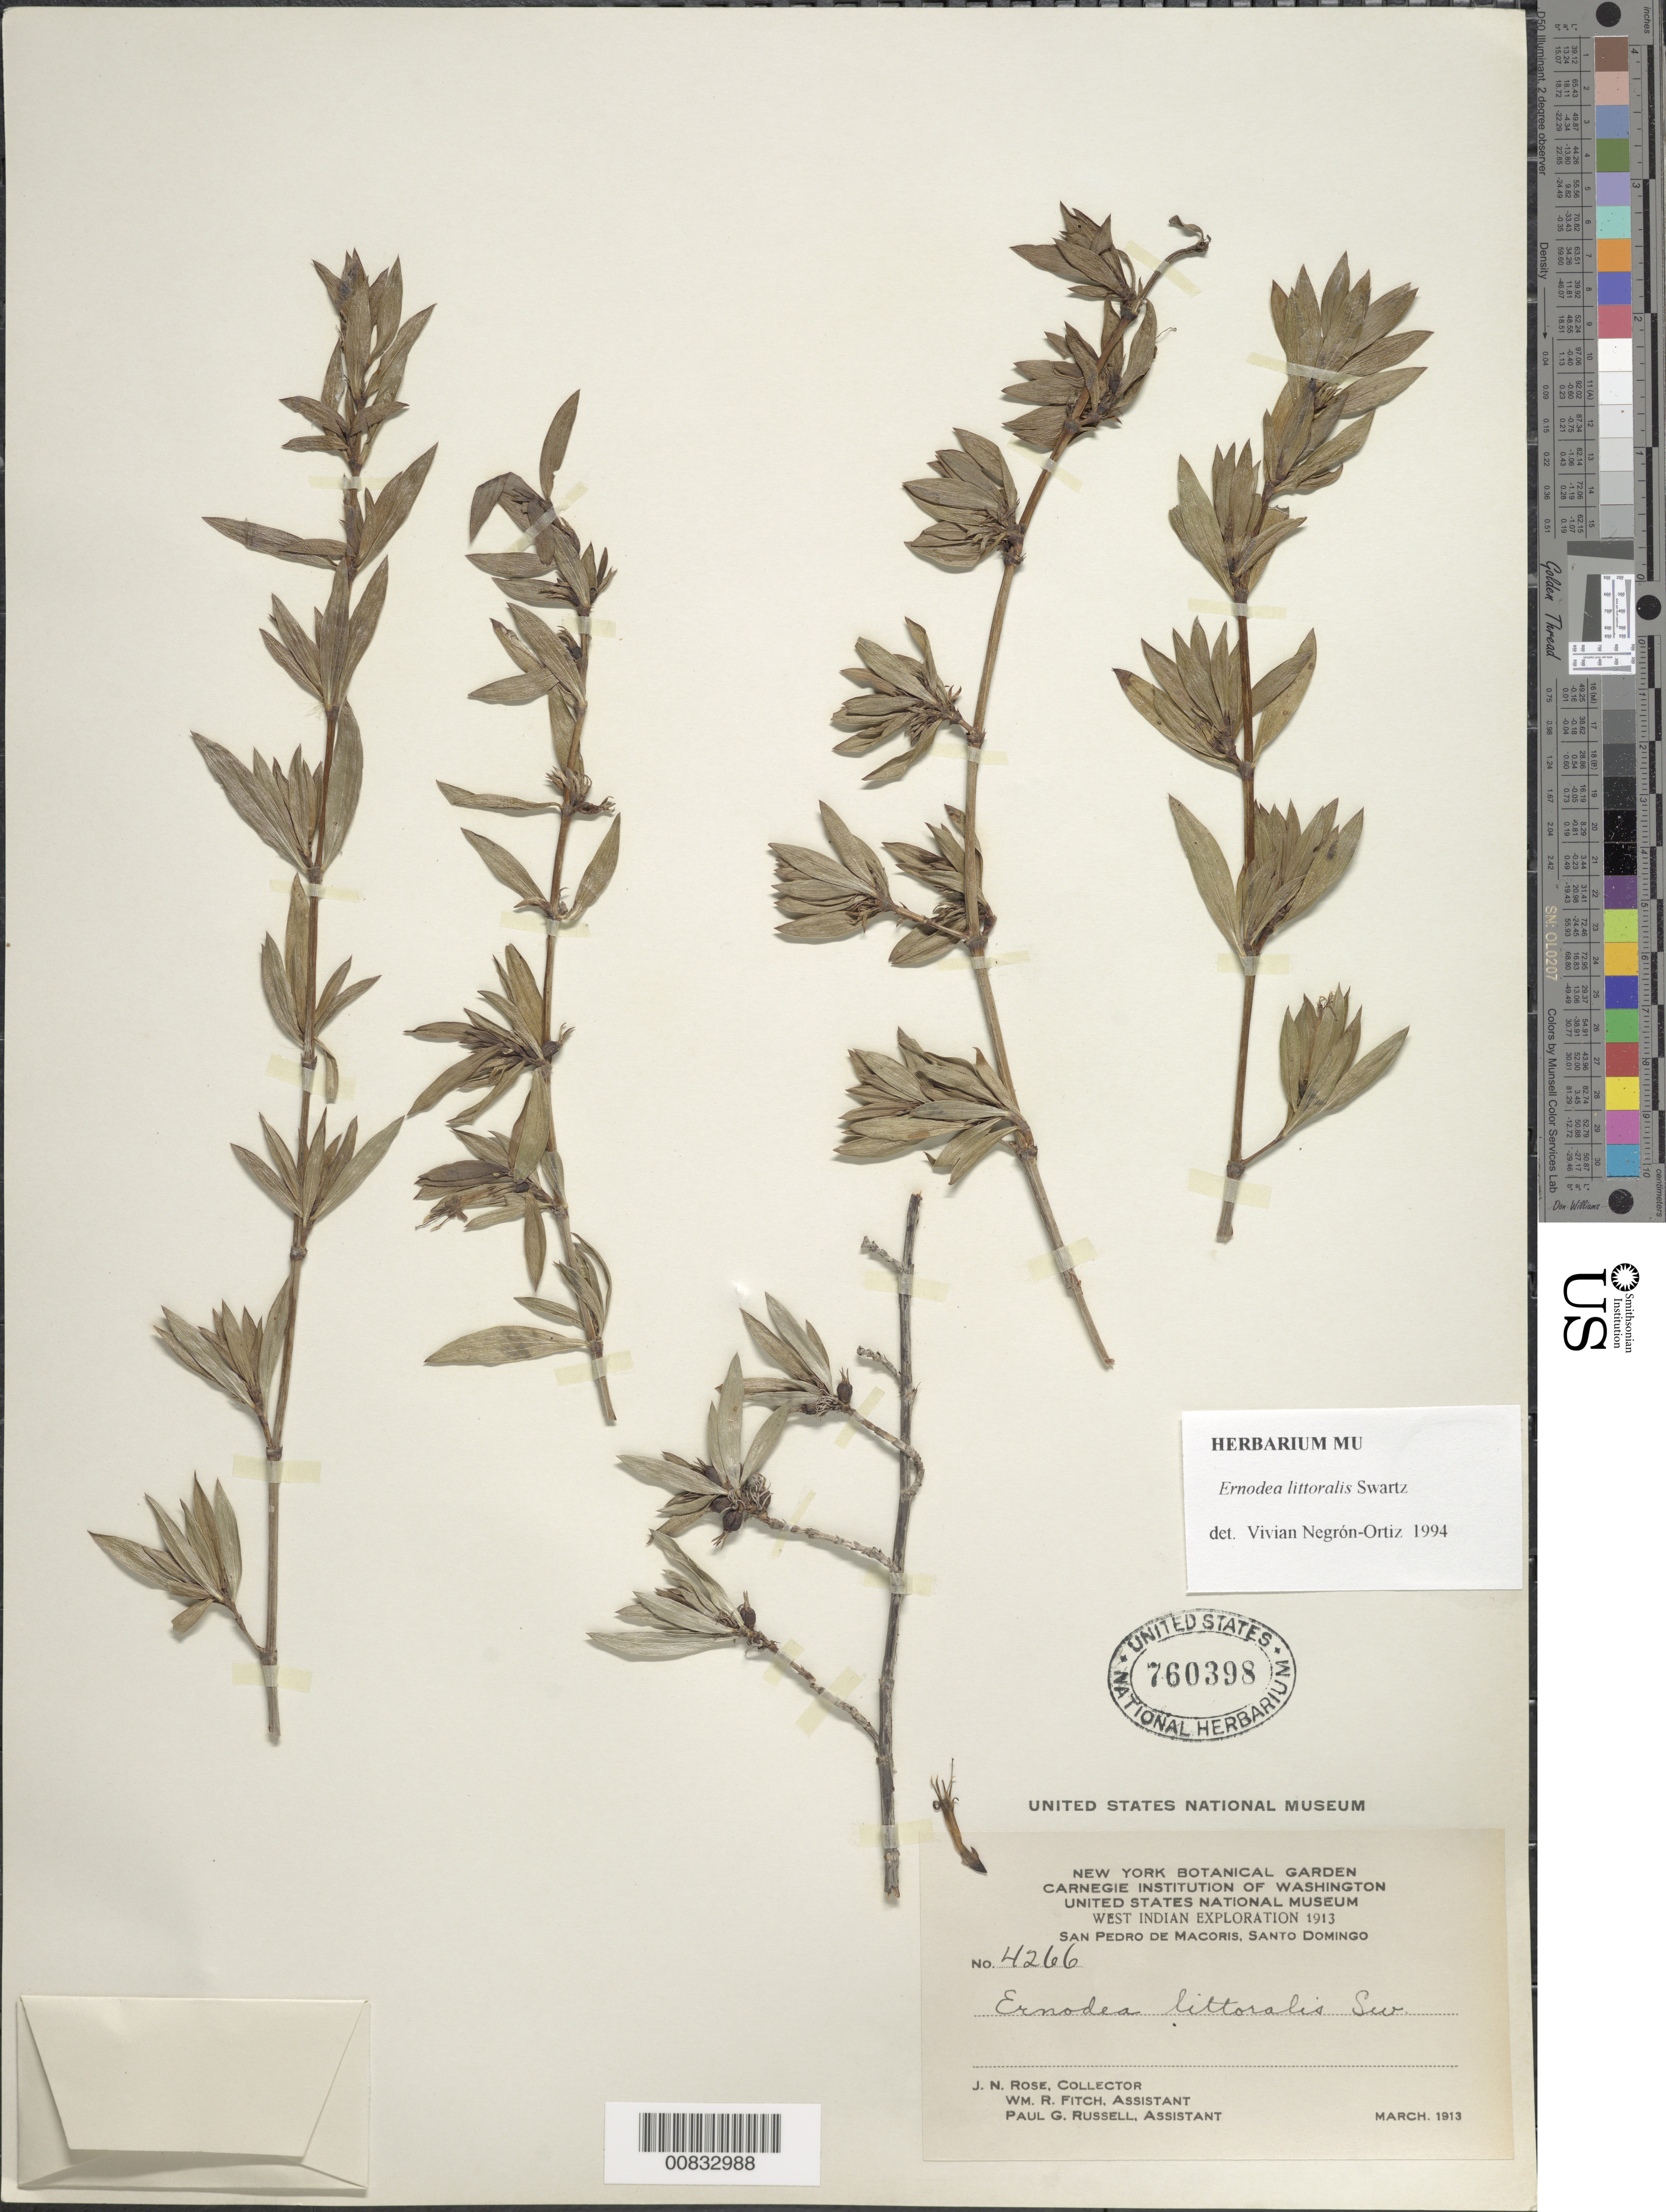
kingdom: Plantae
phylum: Tracheophyta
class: Magnoliopsida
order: Gentianales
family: Rubiaceae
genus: Ernodea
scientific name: Ernodea angusta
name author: Small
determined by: Negrón-Ortiz, V.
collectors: J. N. Rose, W. R. Fitch & P. G. Russell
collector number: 4266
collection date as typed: Mar 1913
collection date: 1913-03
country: Dominican Republic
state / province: San Pedro de Macoris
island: Hispaniola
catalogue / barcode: US 760398